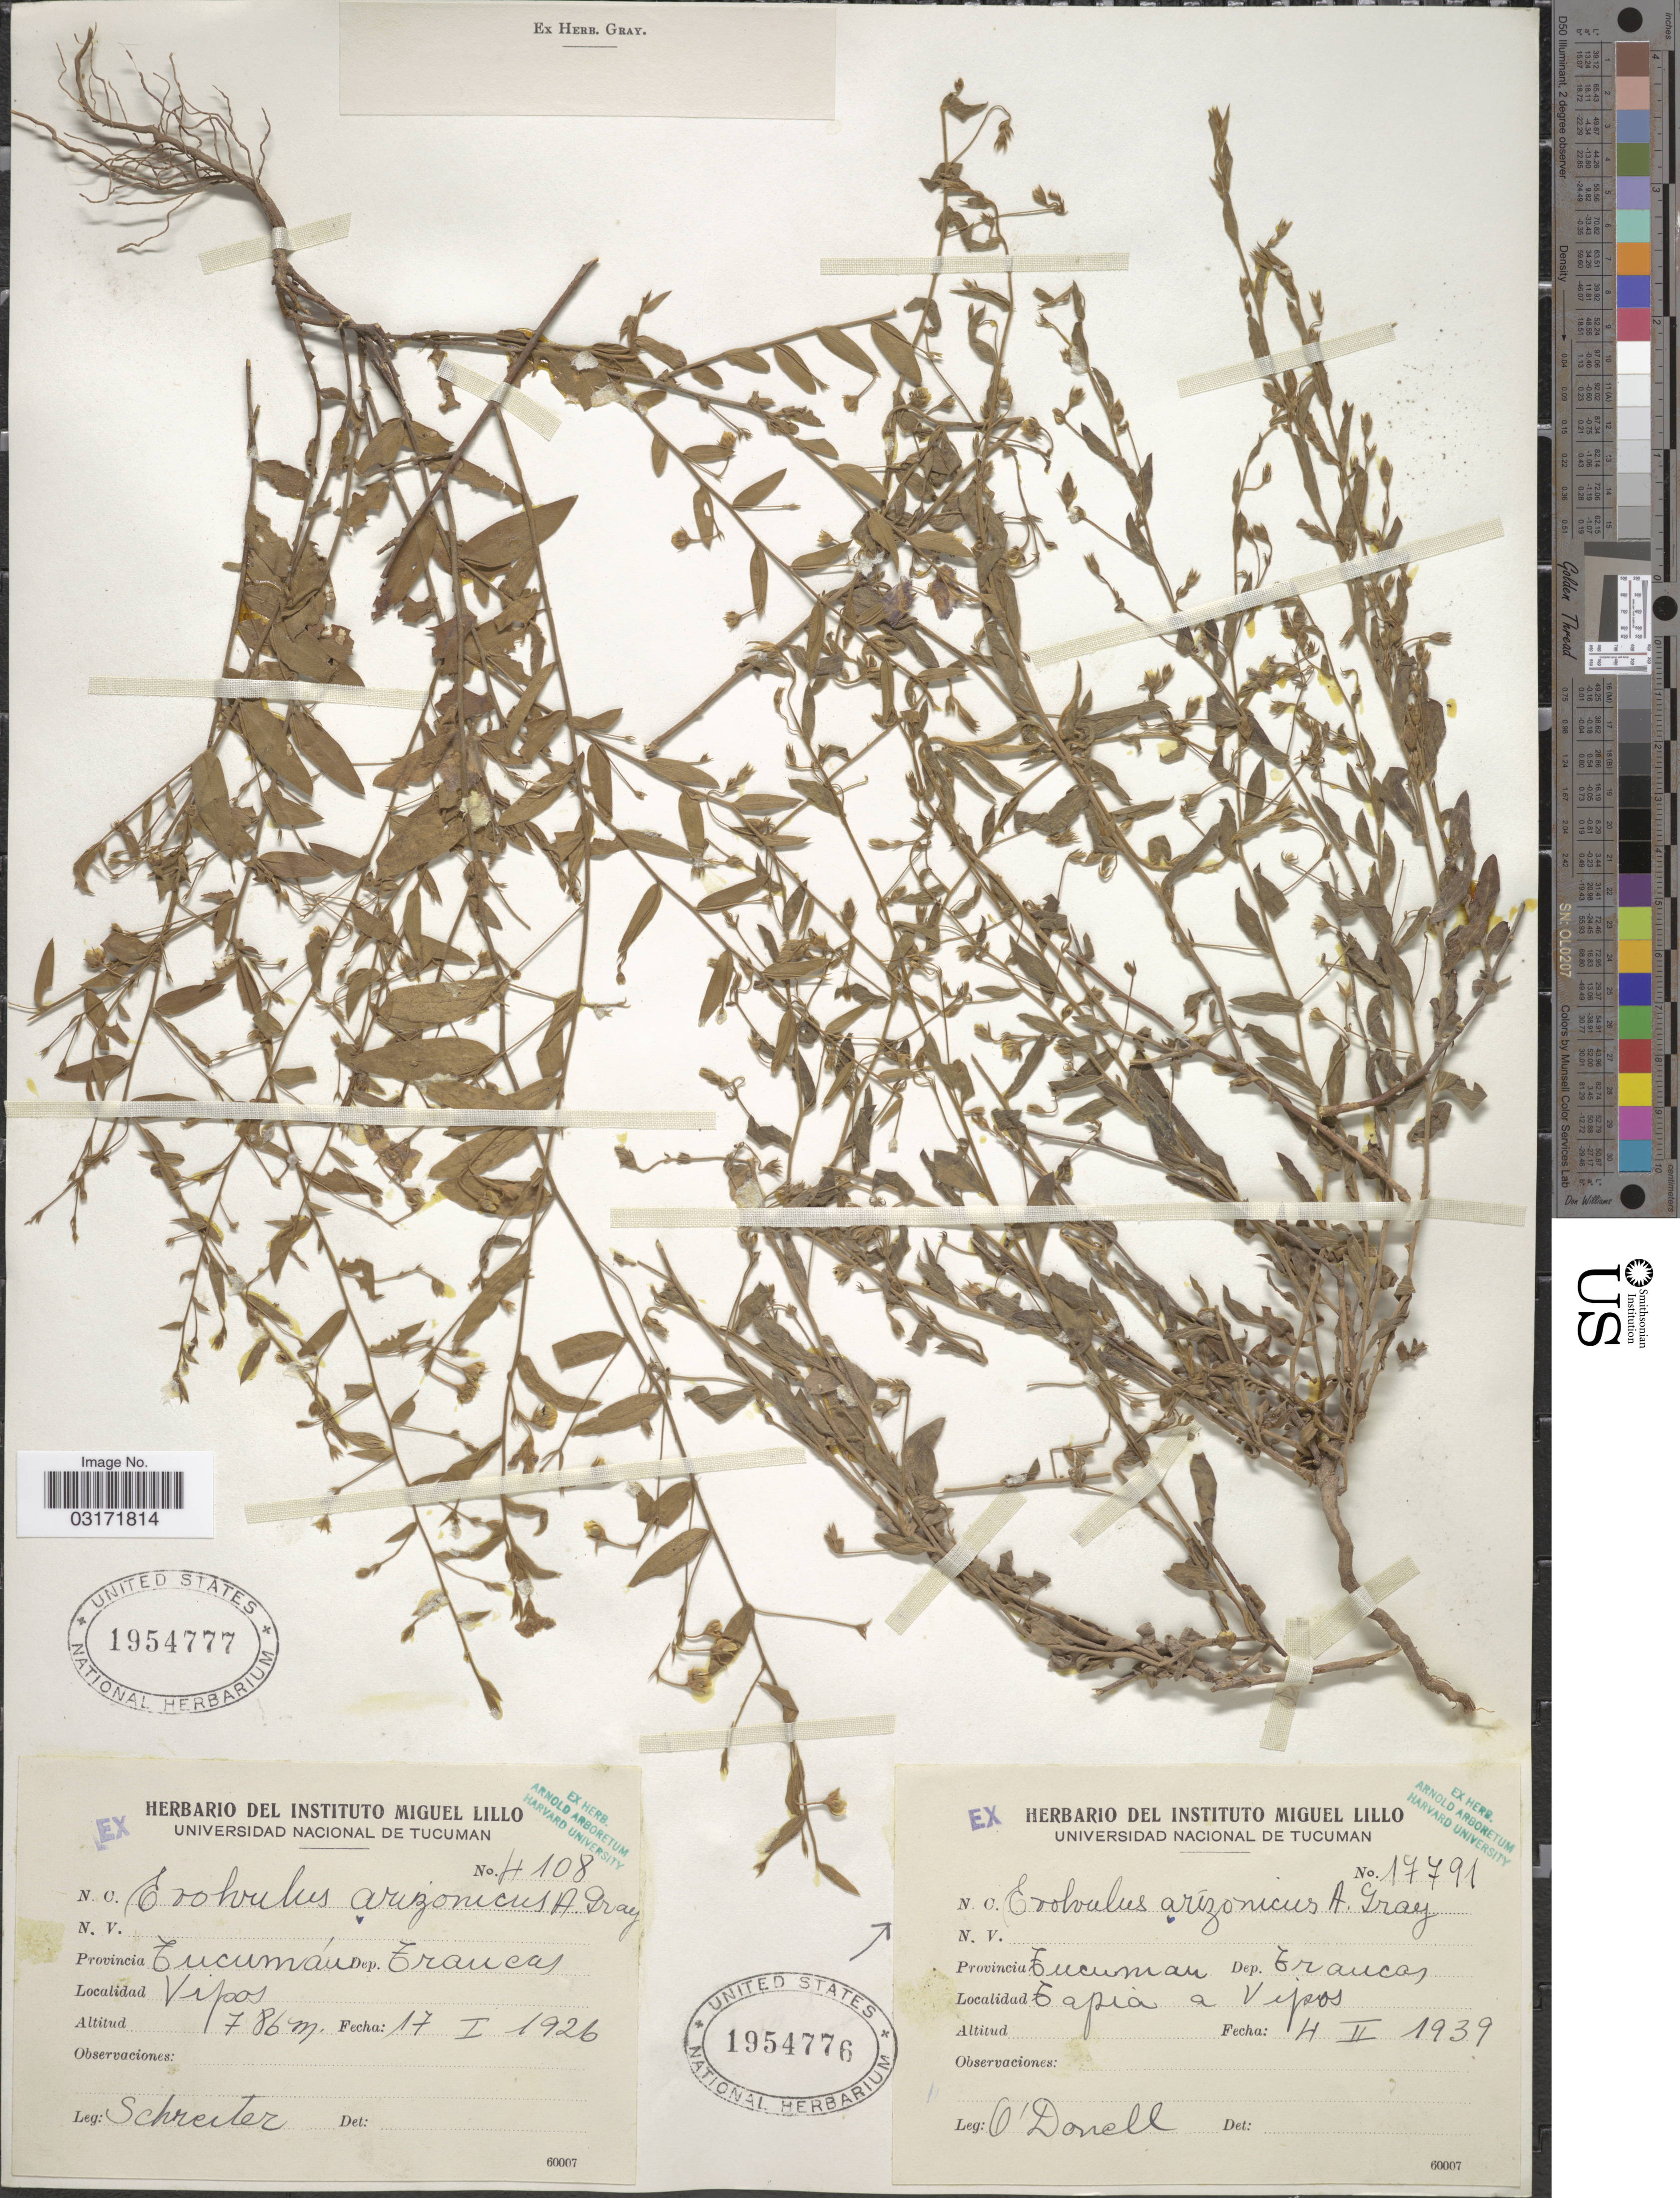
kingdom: Plantae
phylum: Tracheophyta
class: Magnoliopsida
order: Solanales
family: Convolvulaceae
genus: Evolvulus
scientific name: Evolvulus arizonicus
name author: A. Gray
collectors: -. Schreiter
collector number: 4108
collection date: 1926-01-17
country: Argentina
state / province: Tucuman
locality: Dep. Trancas, Vipos.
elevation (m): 786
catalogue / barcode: US 1954777-2